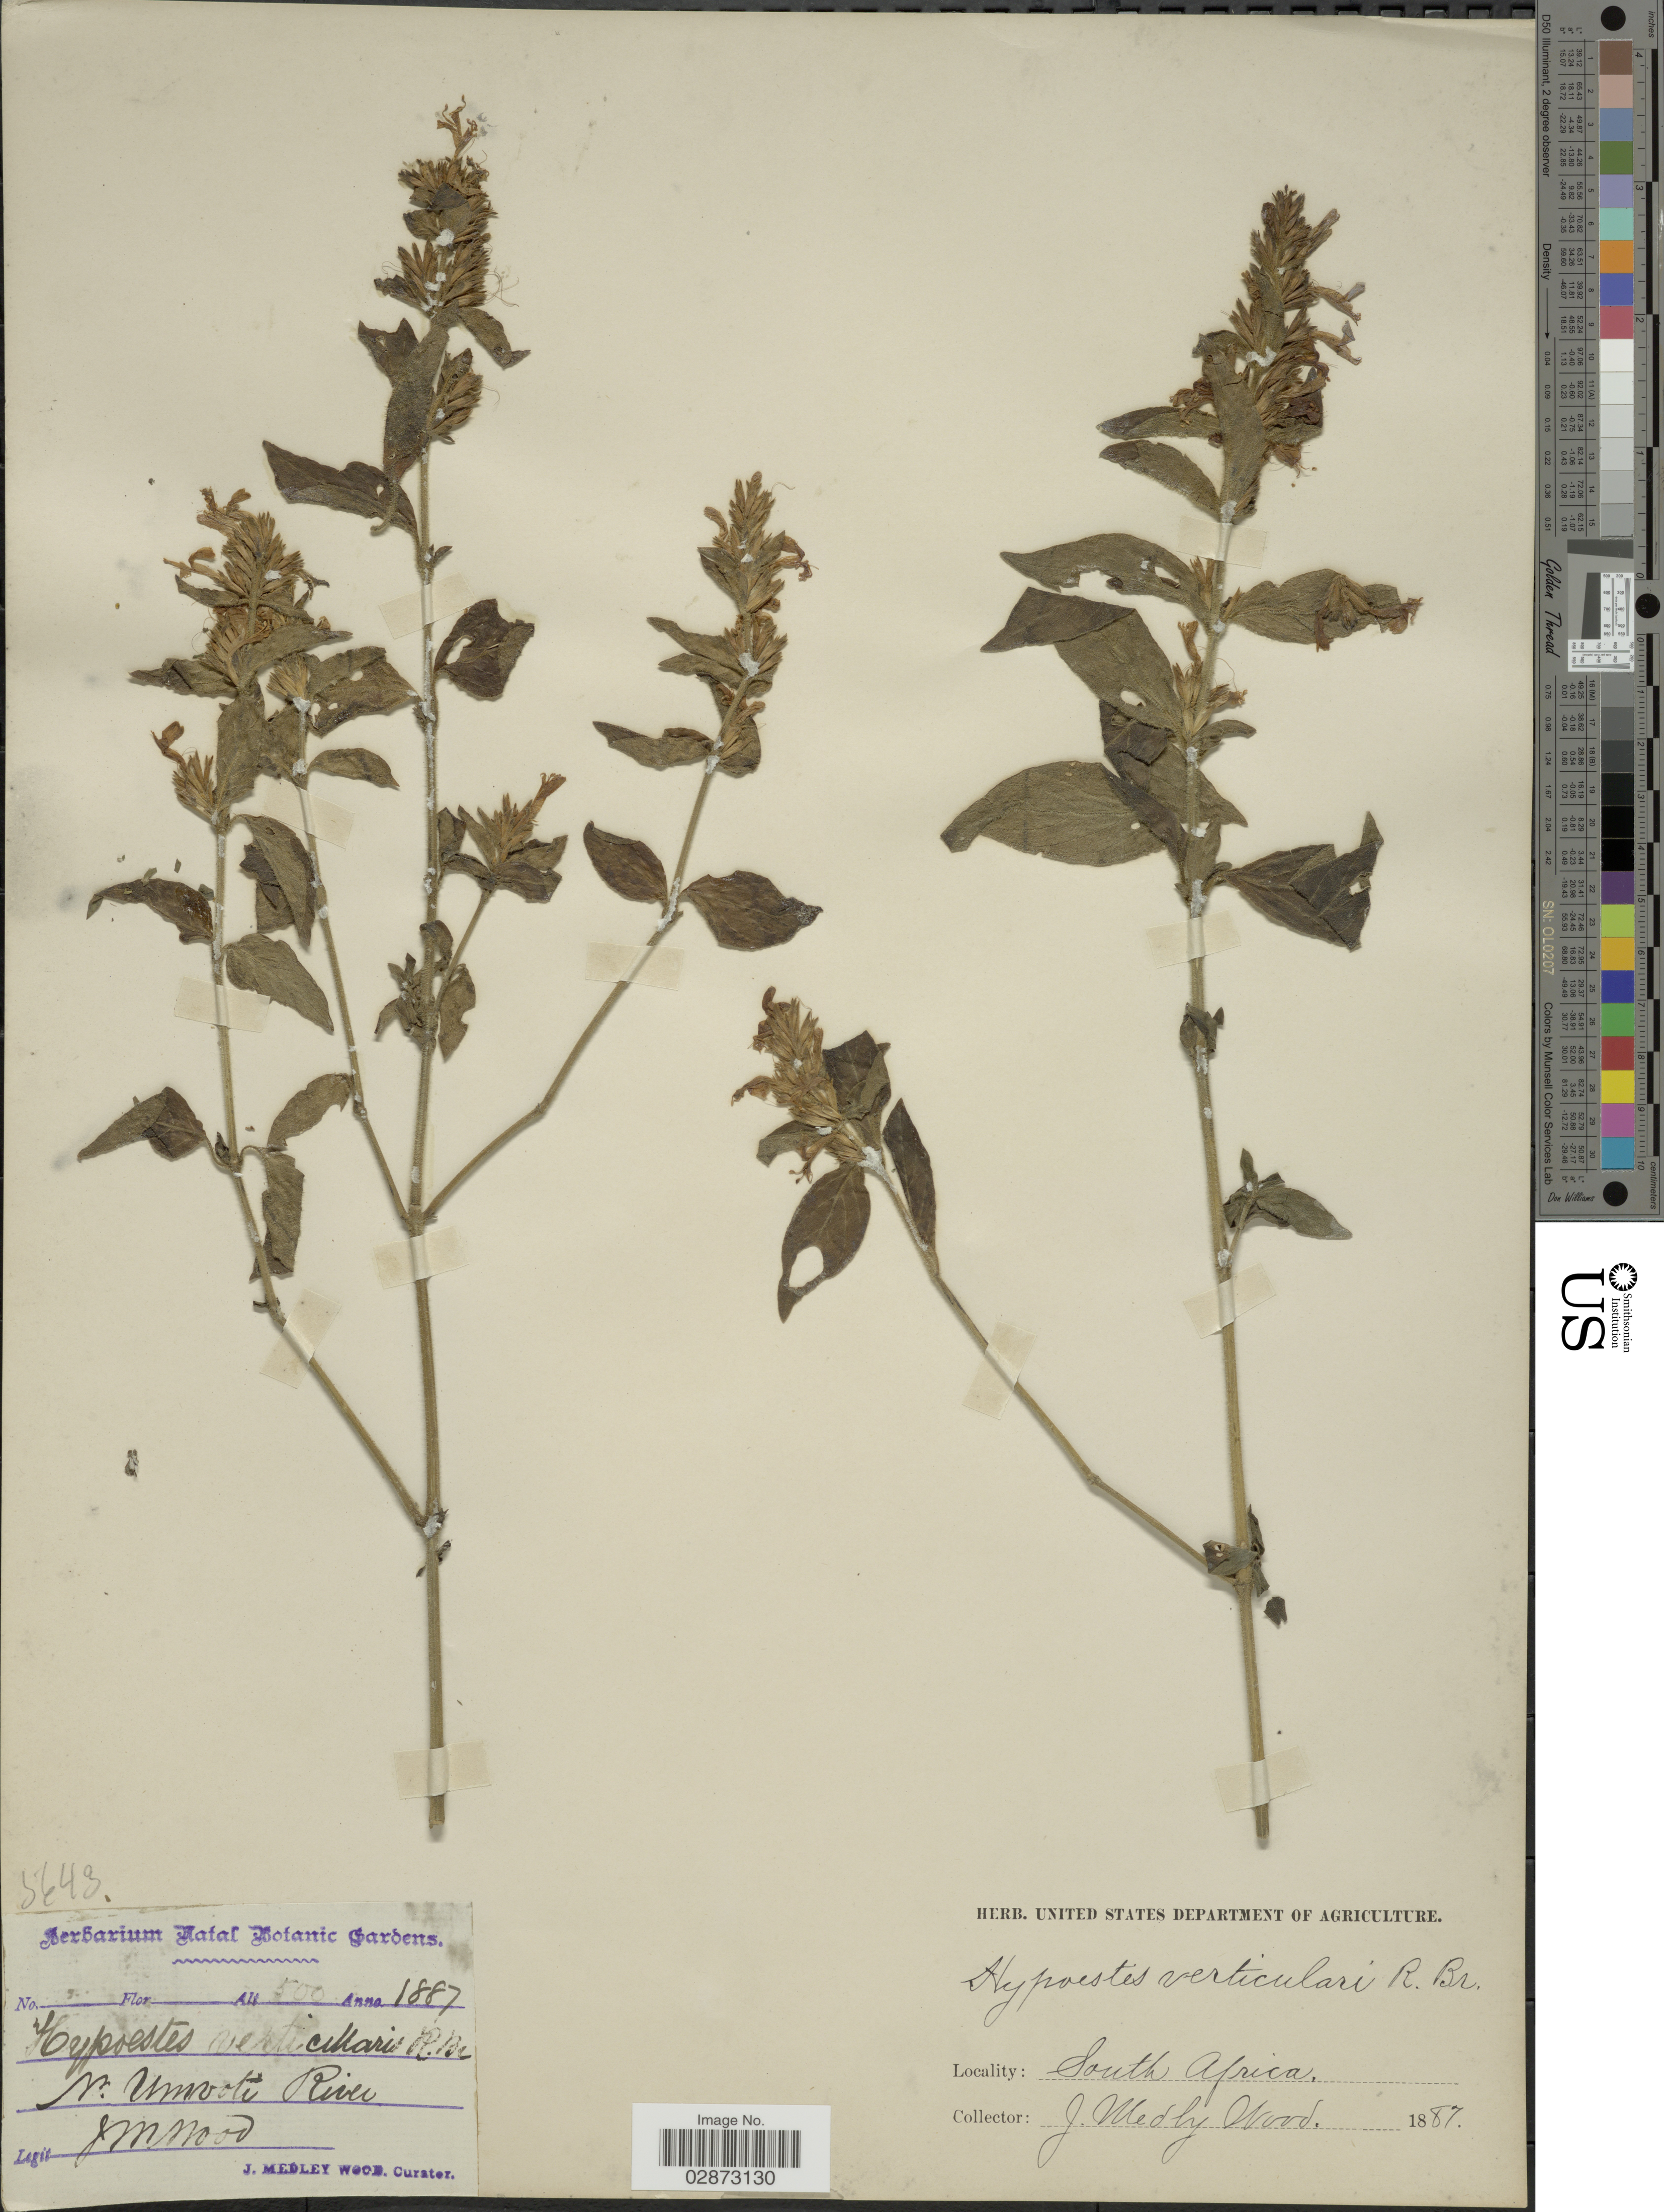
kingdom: Plantae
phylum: Tracheophyta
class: Magnoliopsida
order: Lamiales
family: Acanthaceae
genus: Hypoestes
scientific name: Hypoestes verticillaris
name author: (L. f.) Sol.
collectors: J. Medley Wood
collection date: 1887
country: South Africa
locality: N. Umvoti River.